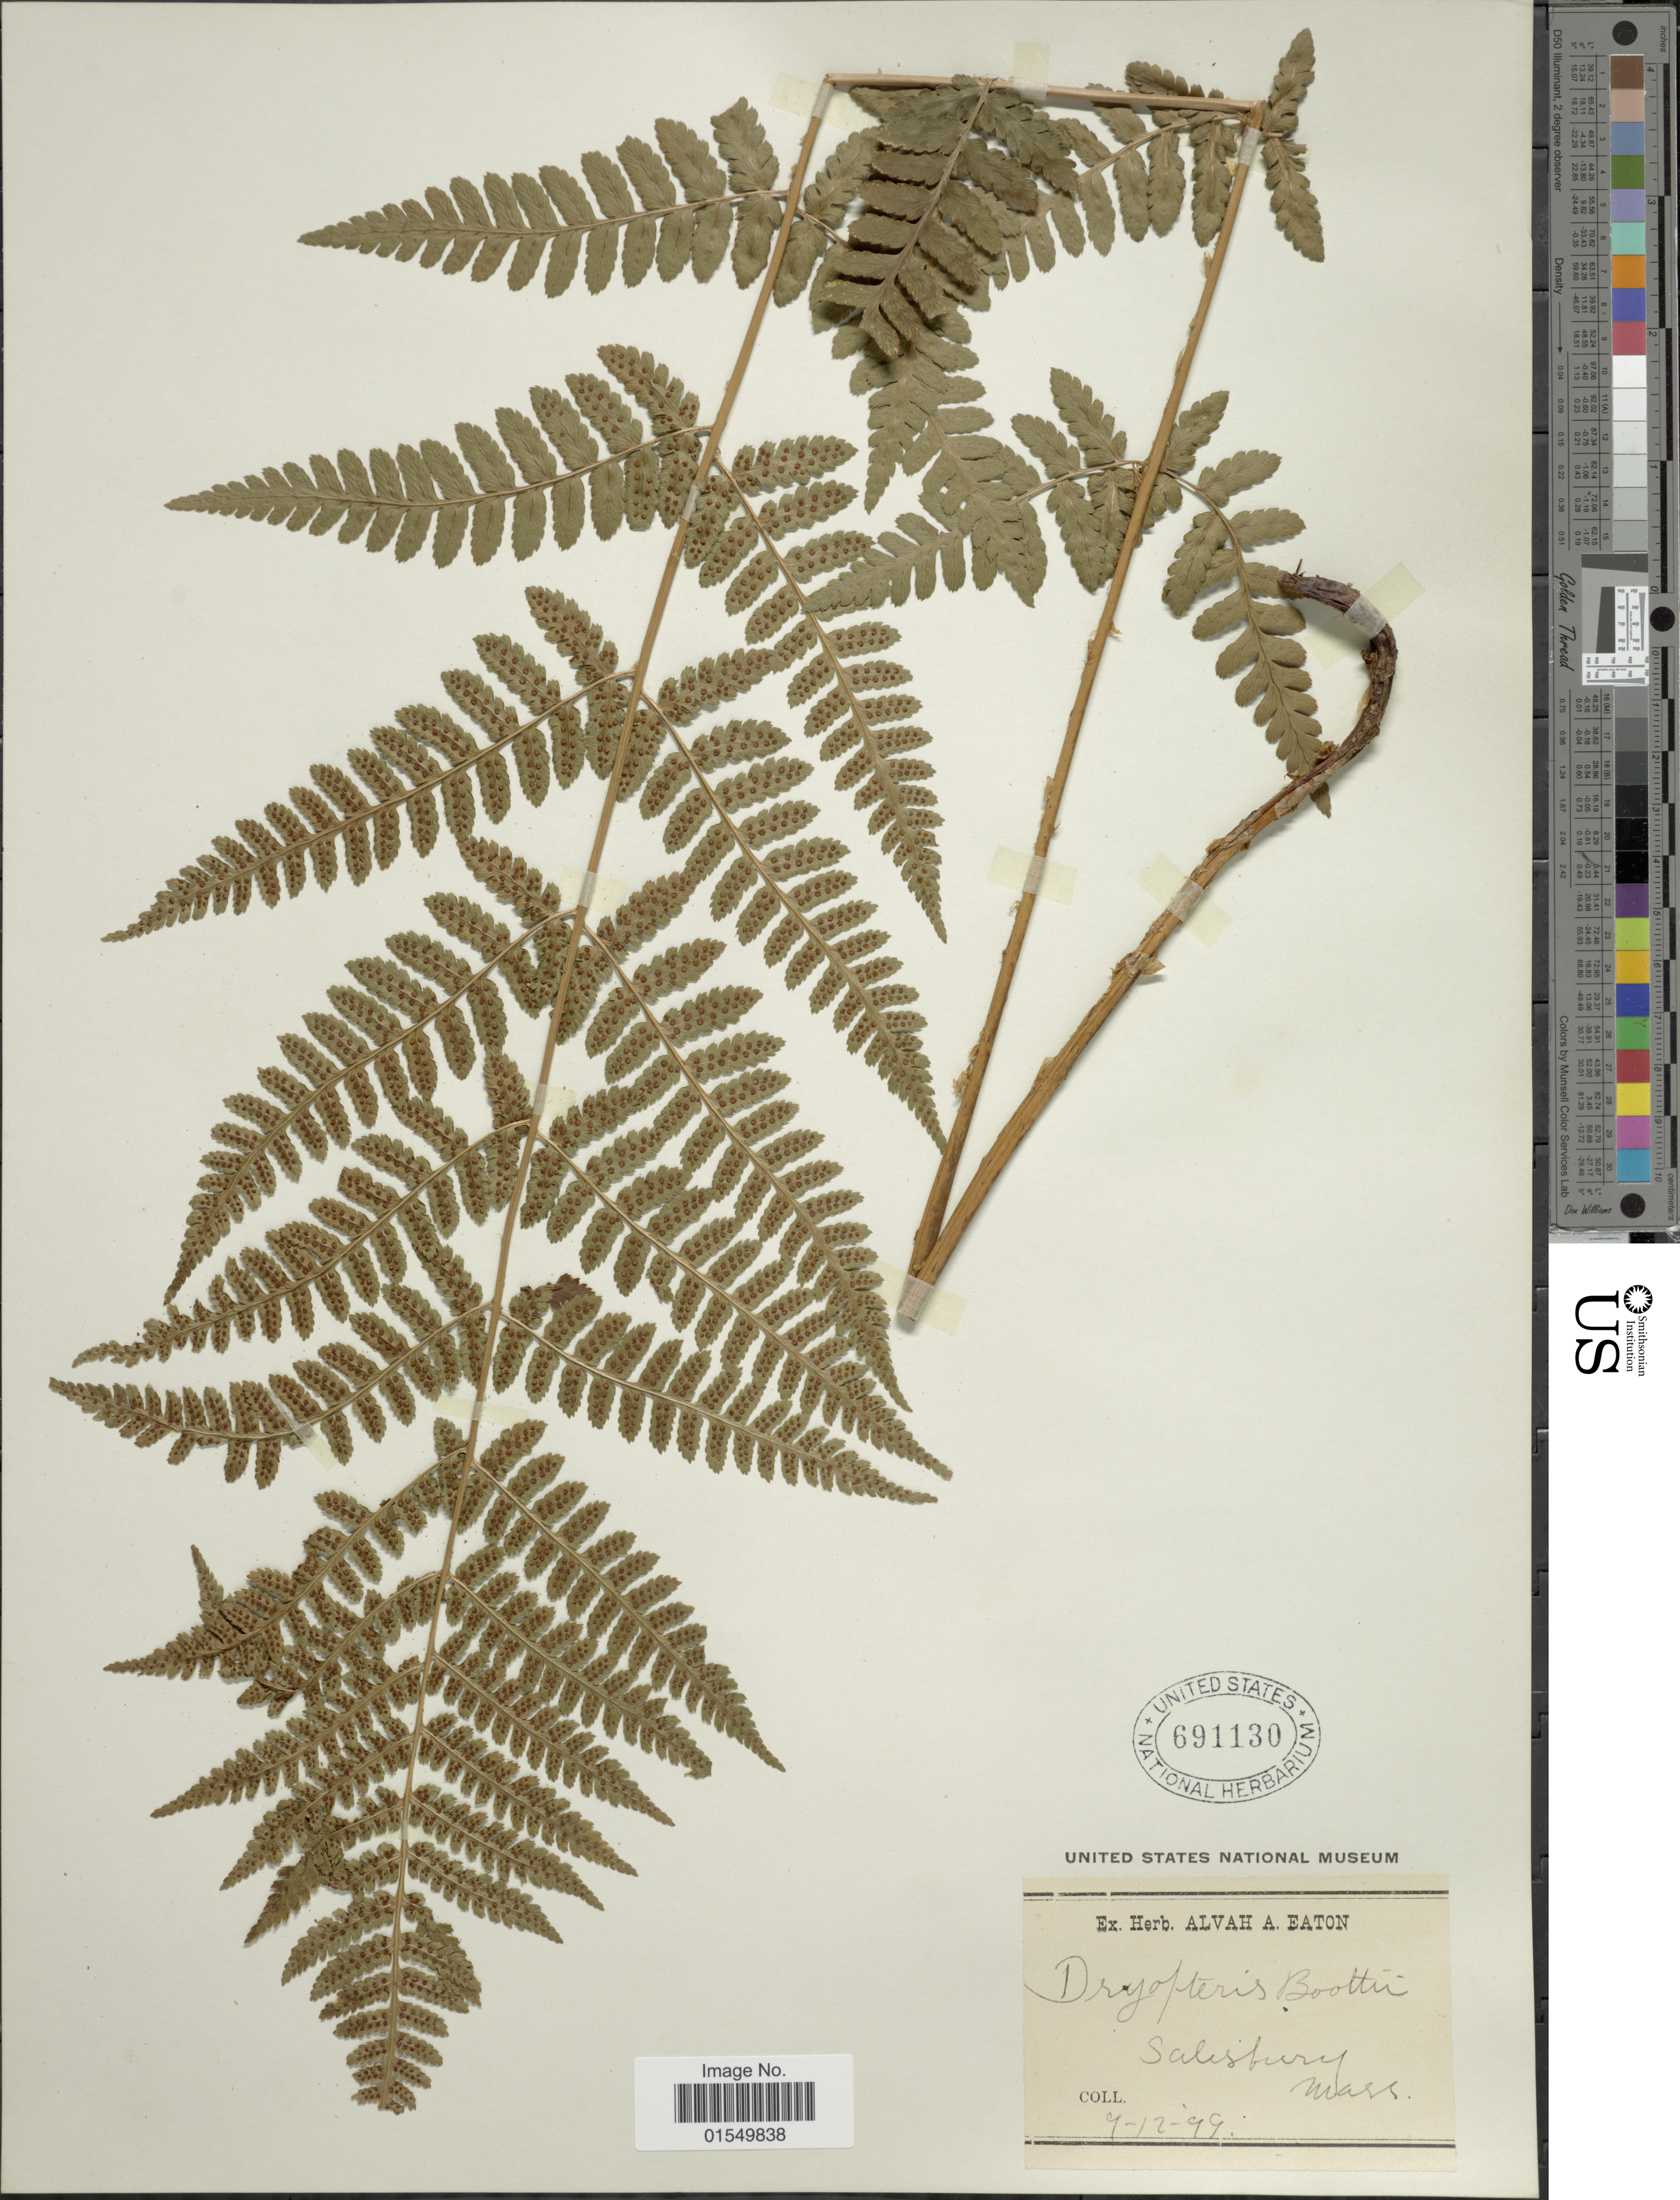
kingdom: Plantae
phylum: Tracheophyta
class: Polypodiopsida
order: Polypodiales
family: Dryopteridaceae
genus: Dryopteris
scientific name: Dryopteris x boottii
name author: Underw.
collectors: ex herb. Alvah A. Eaton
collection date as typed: Transcribed d/m/y: 12/9/99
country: United States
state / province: Massachusetts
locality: Salisbury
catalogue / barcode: US 691130